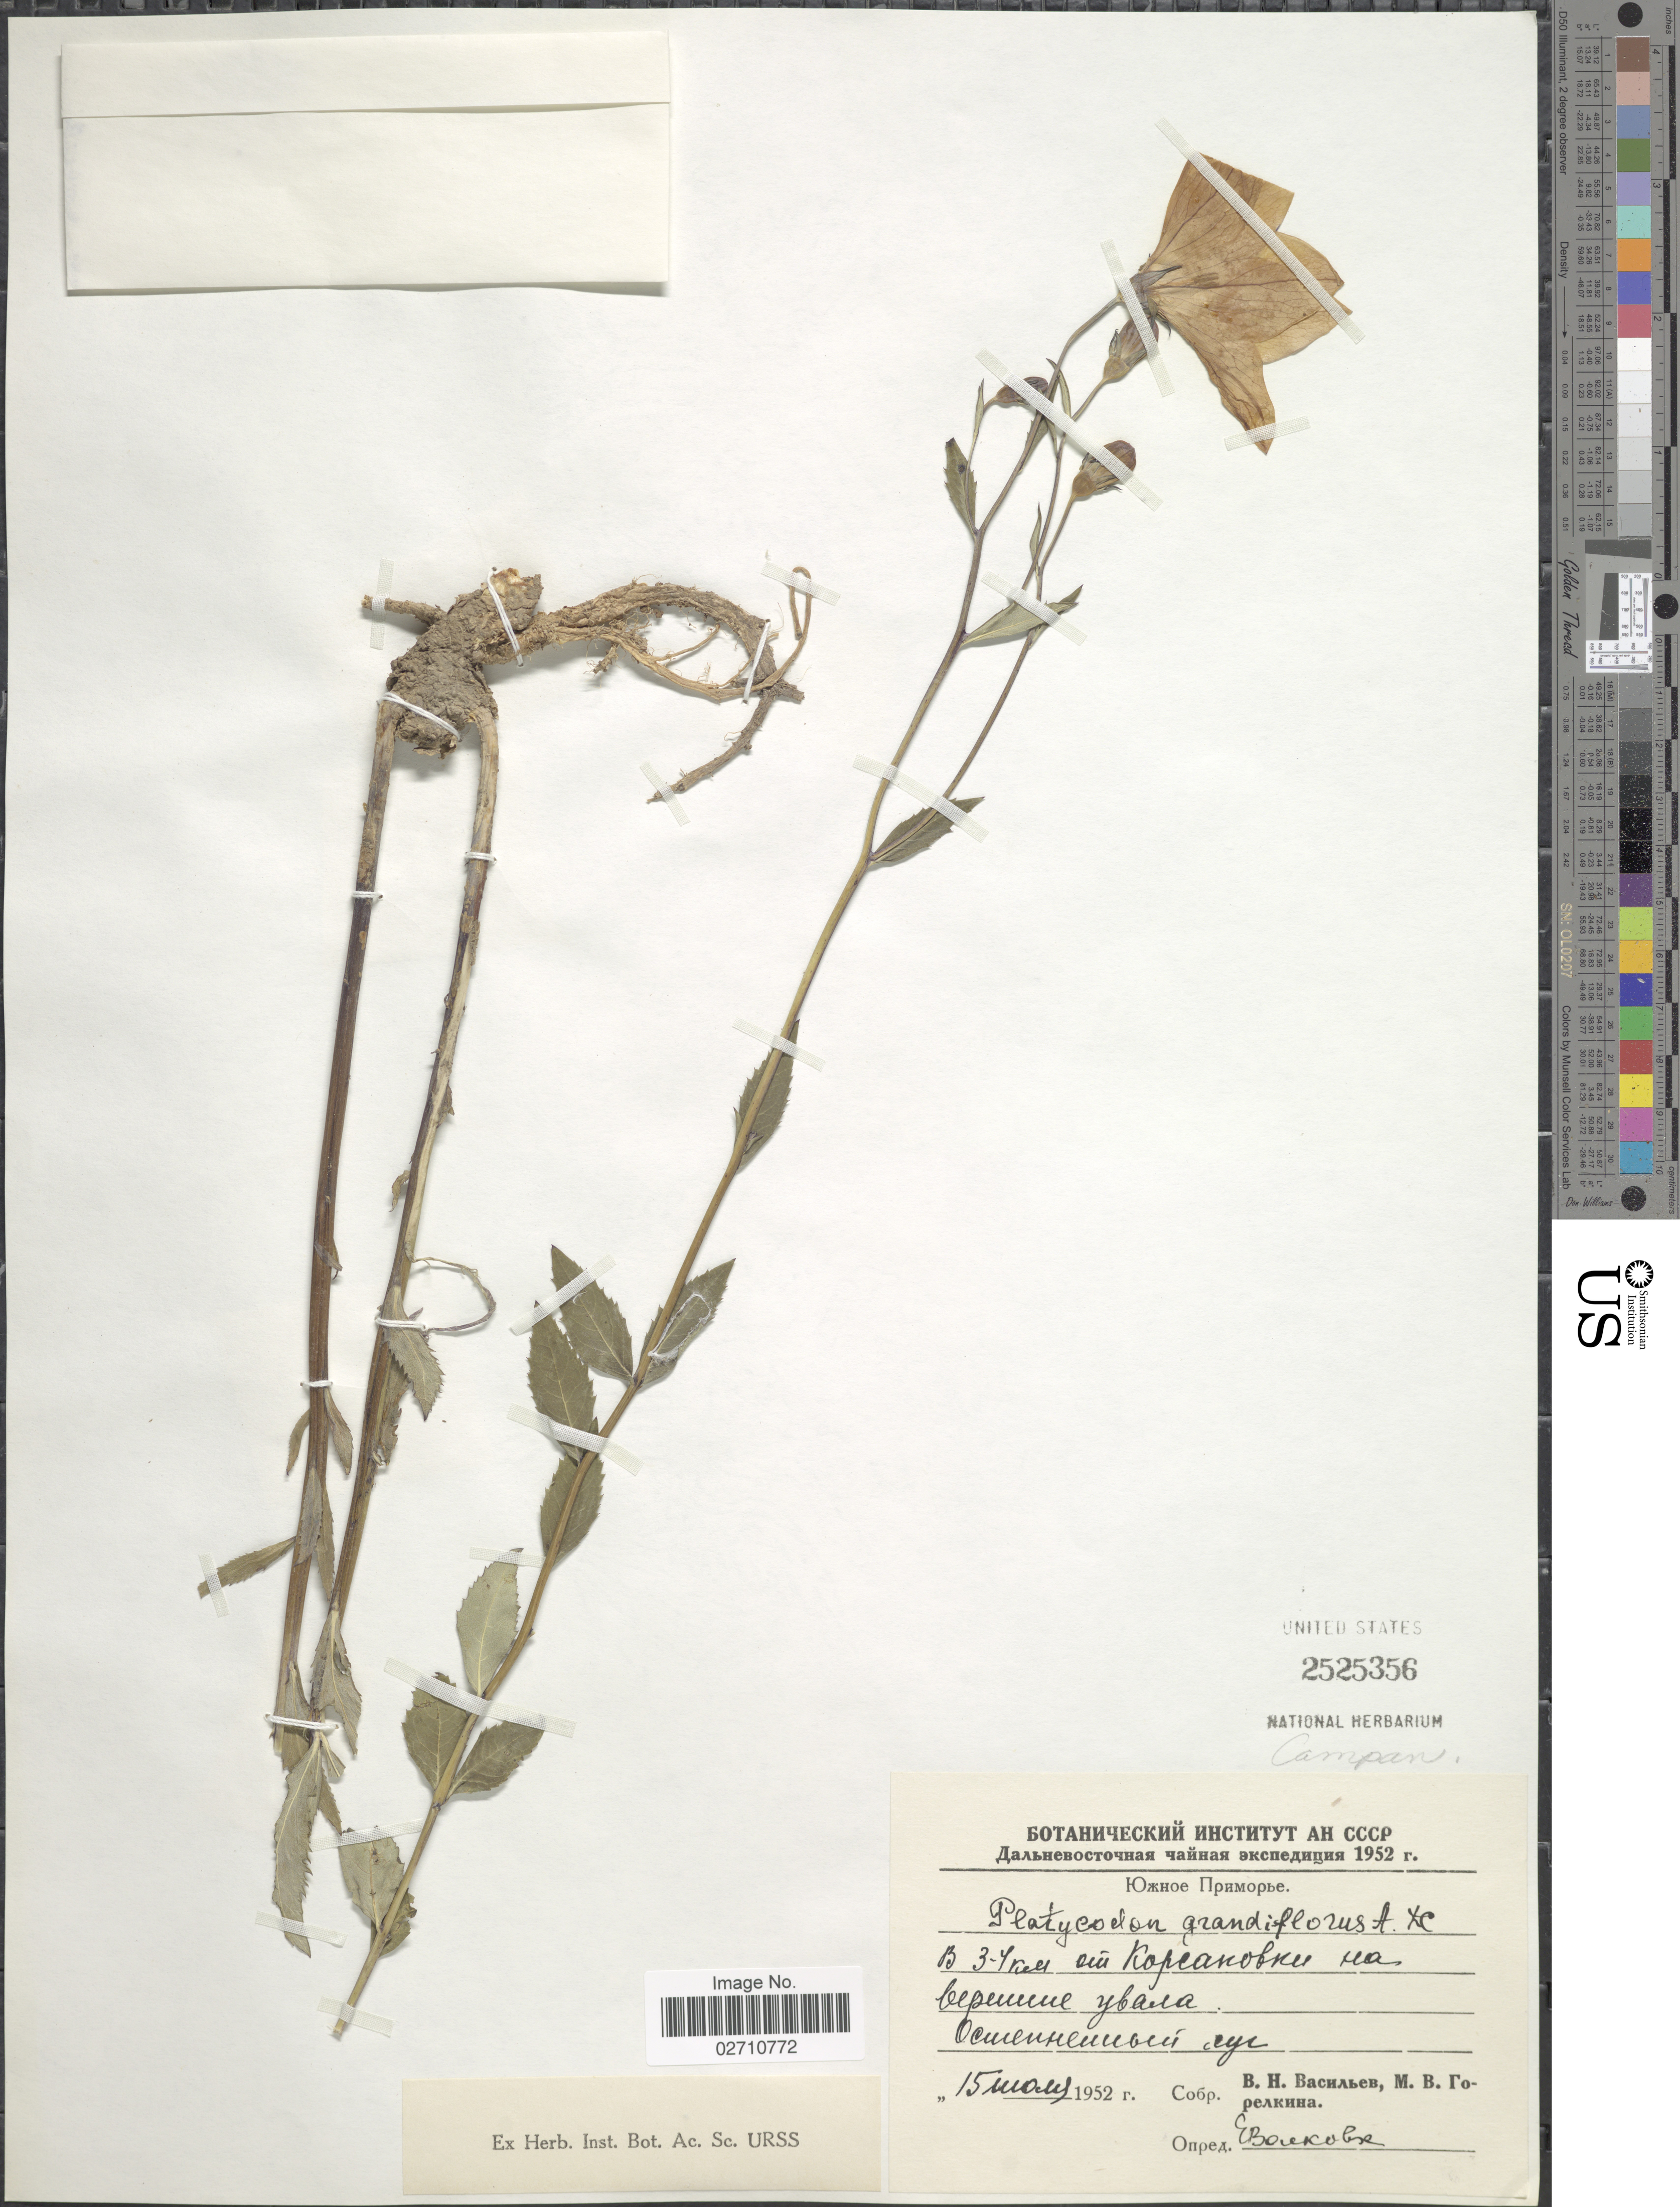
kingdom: Plantae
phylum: Tracheophyta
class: Magnoliopsida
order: Asterales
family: Campanulaceae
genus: Platycodon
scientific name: Platycodon grandiflorus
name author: (Jacq.) A. DC.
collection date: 1952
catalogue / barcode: US 2525356